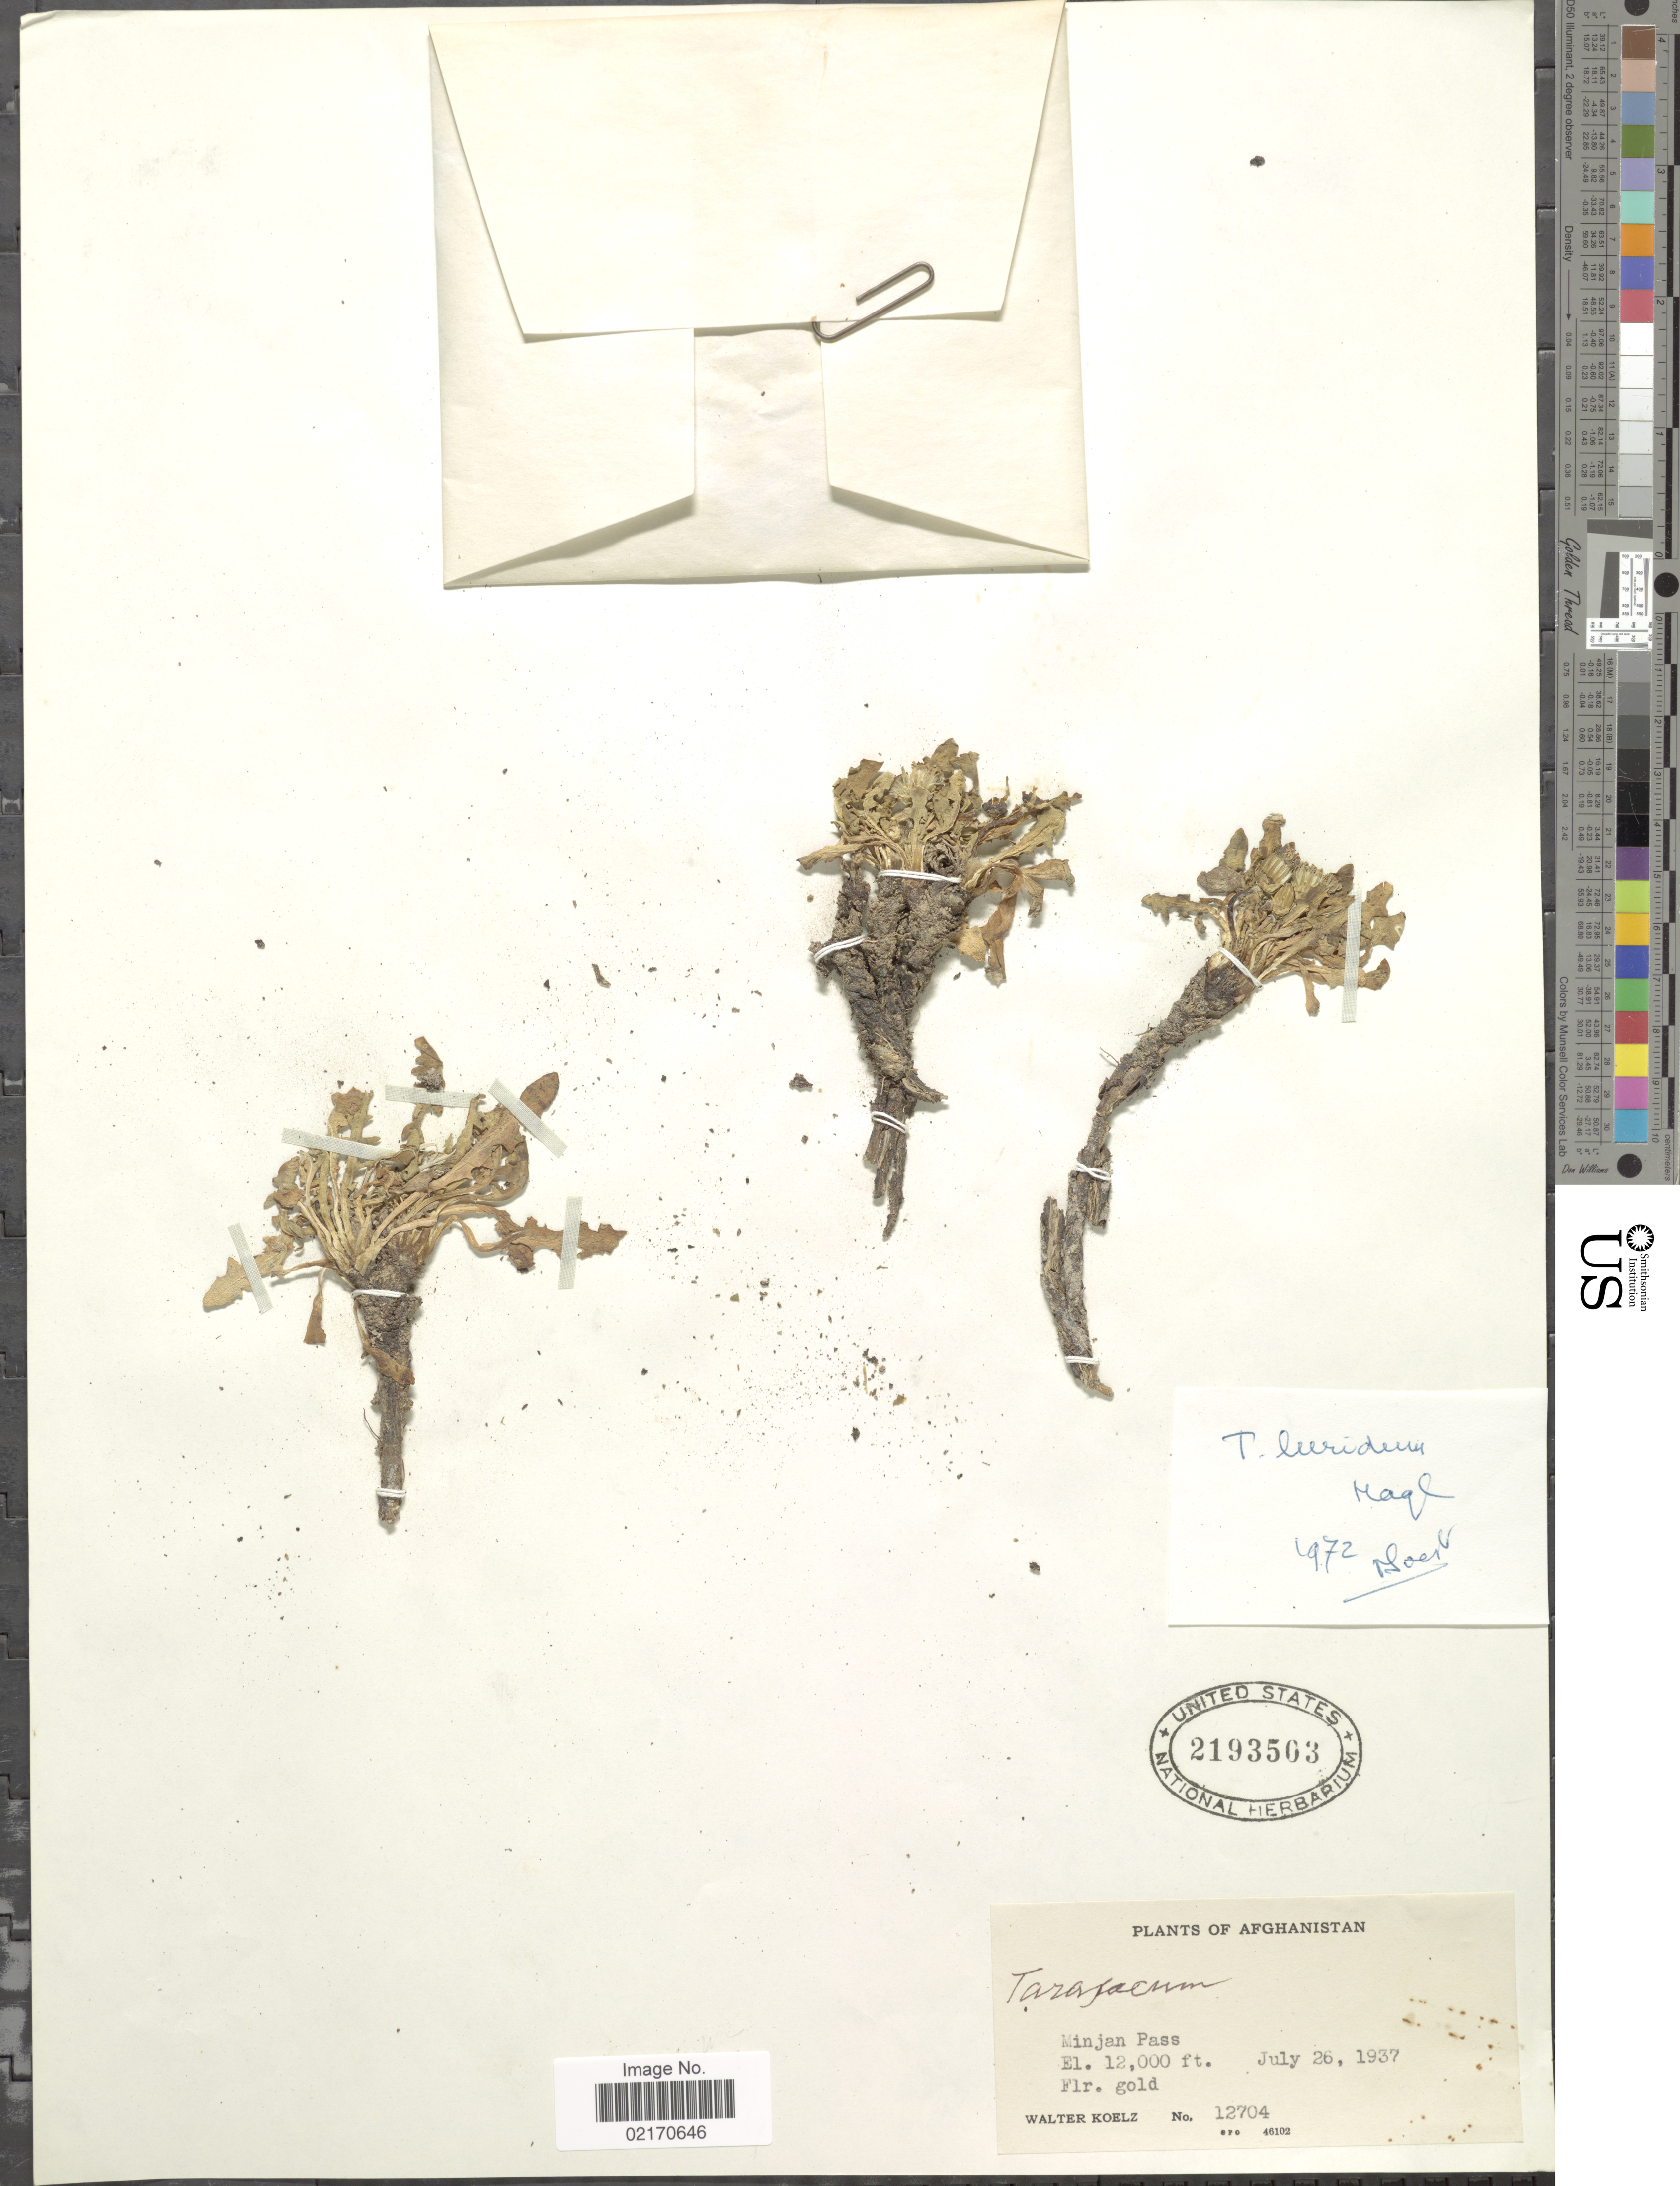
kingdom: Plantae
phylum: Tracheophyta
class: Magnoliopsida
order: Asterales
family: Asteraceae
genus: Taraxacum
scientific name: Taraxacum luridum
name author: G.E. Haglund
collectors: W. N. Koelz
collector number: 12704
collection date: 1937-07-26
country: Afghanistan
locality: Minjan Pass.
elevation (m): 3658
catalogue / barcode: US 2193503